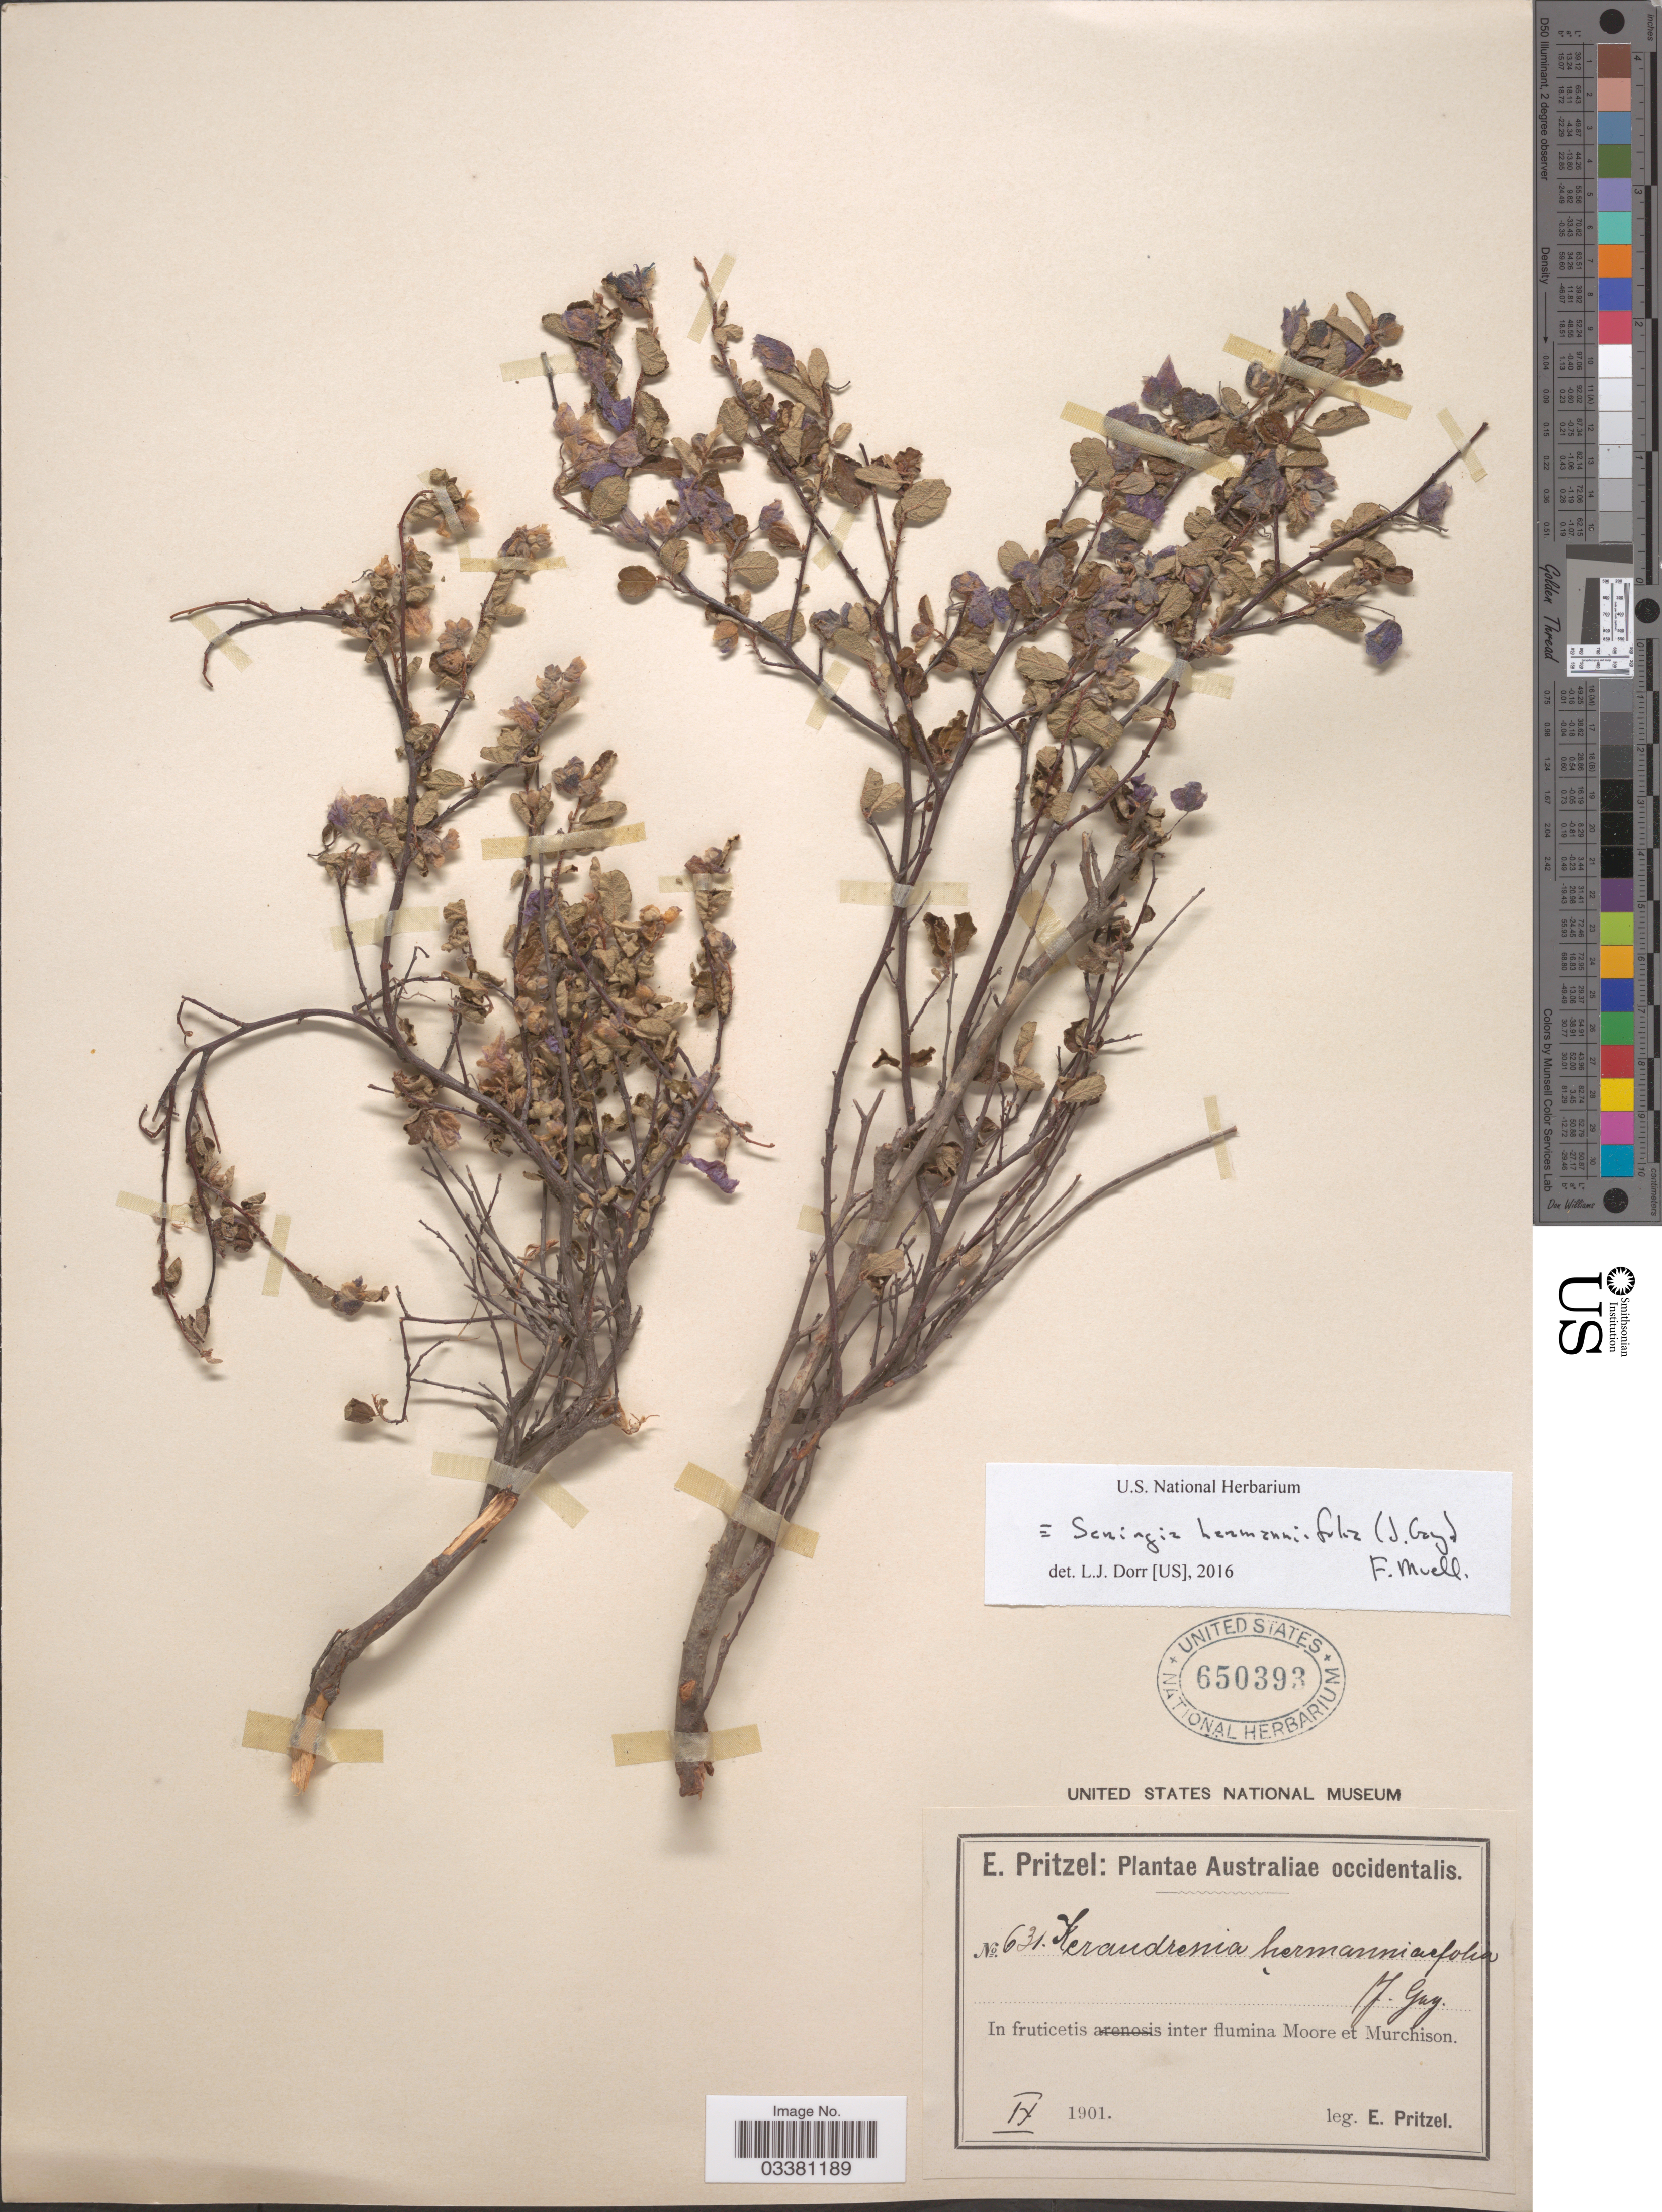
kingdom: Plantae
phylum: Tracheophyta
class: Magnoliopsida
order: Malvales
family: Malvaceae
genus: Seringia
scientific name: Seringia hermanniifolia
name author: (J. Gay) F. Muell.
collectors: E. G. Pritzel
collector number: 631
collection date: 1901-09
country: Australia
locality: Australiae occidentalis. In fruticetis inter flumina Moore et Murchison.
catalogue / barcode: US 650393